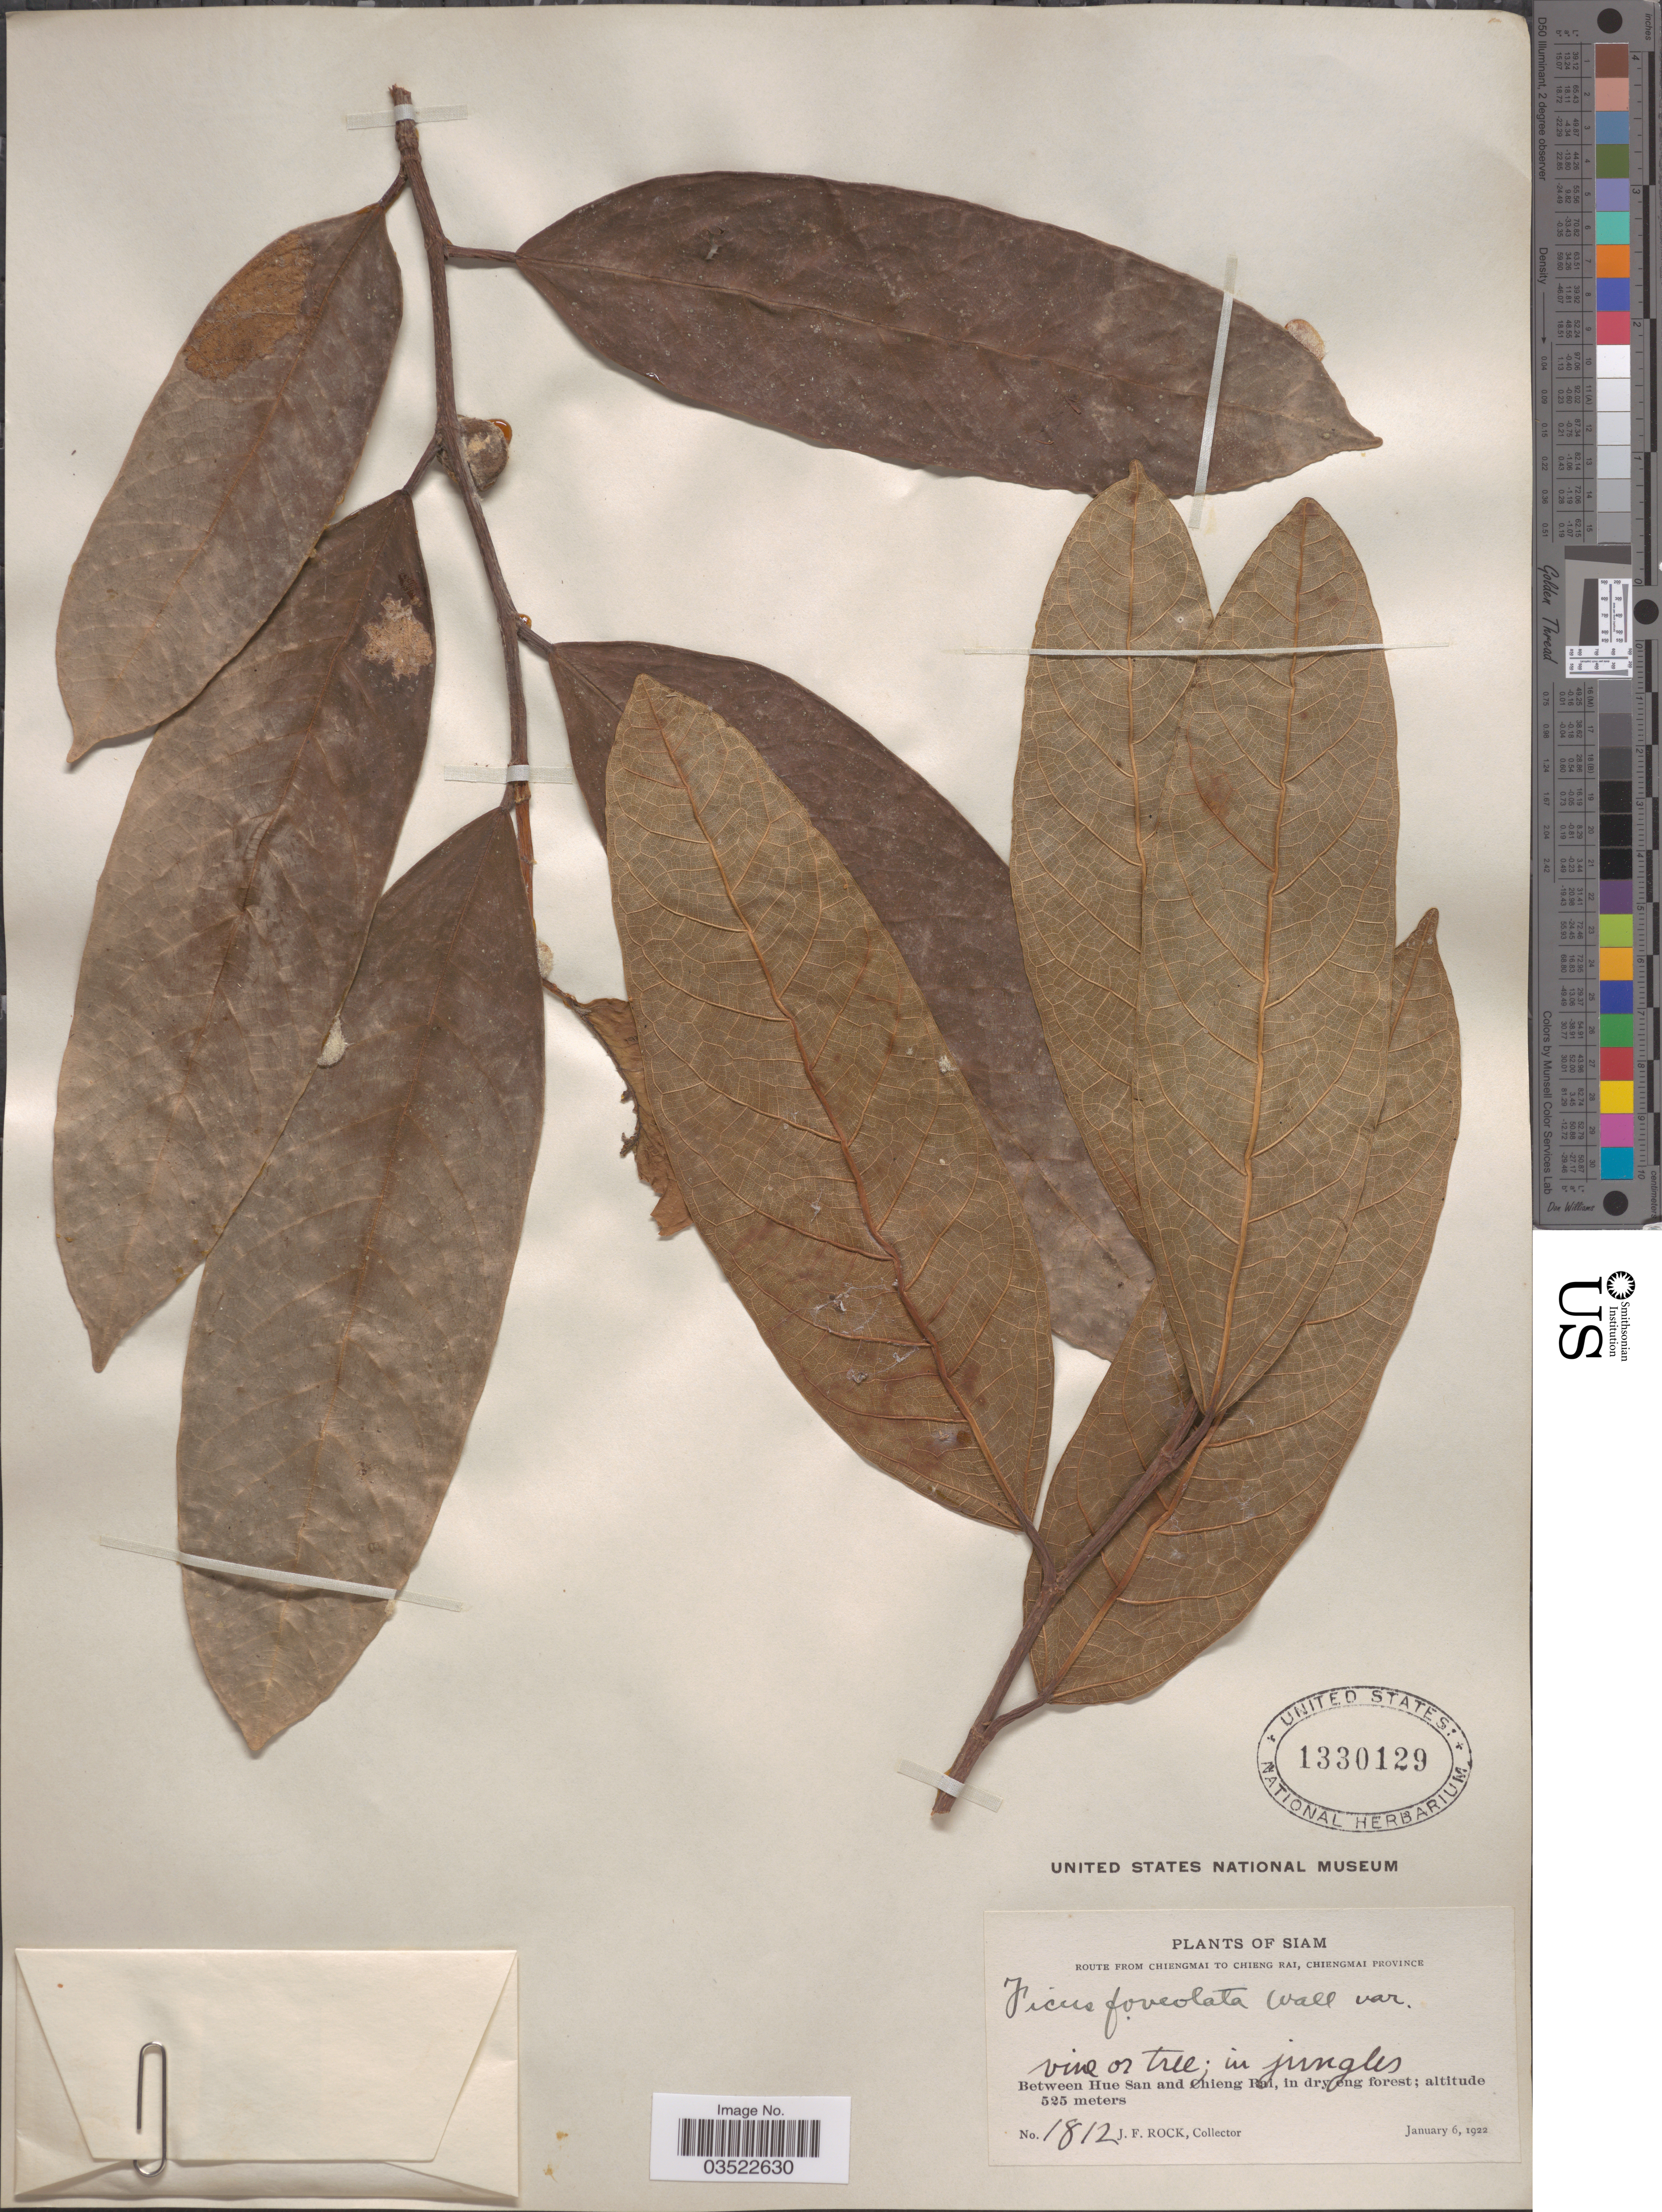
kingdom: Plantae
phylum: Tracheophyta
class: Magnoliopsida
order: Rosales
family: Moraceae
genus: Ficus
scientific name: Ficus sarmentosa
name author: Buch.-Ham. ex Sm.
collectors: J. Rock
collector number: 1812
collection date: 1922-01-06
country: Thailand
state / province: Chiang Mai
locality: Siam. Route from Chiengmai to Chieng Rai. Between Hue San and Chieng Rai.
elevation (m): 525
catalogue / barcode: US 1330129